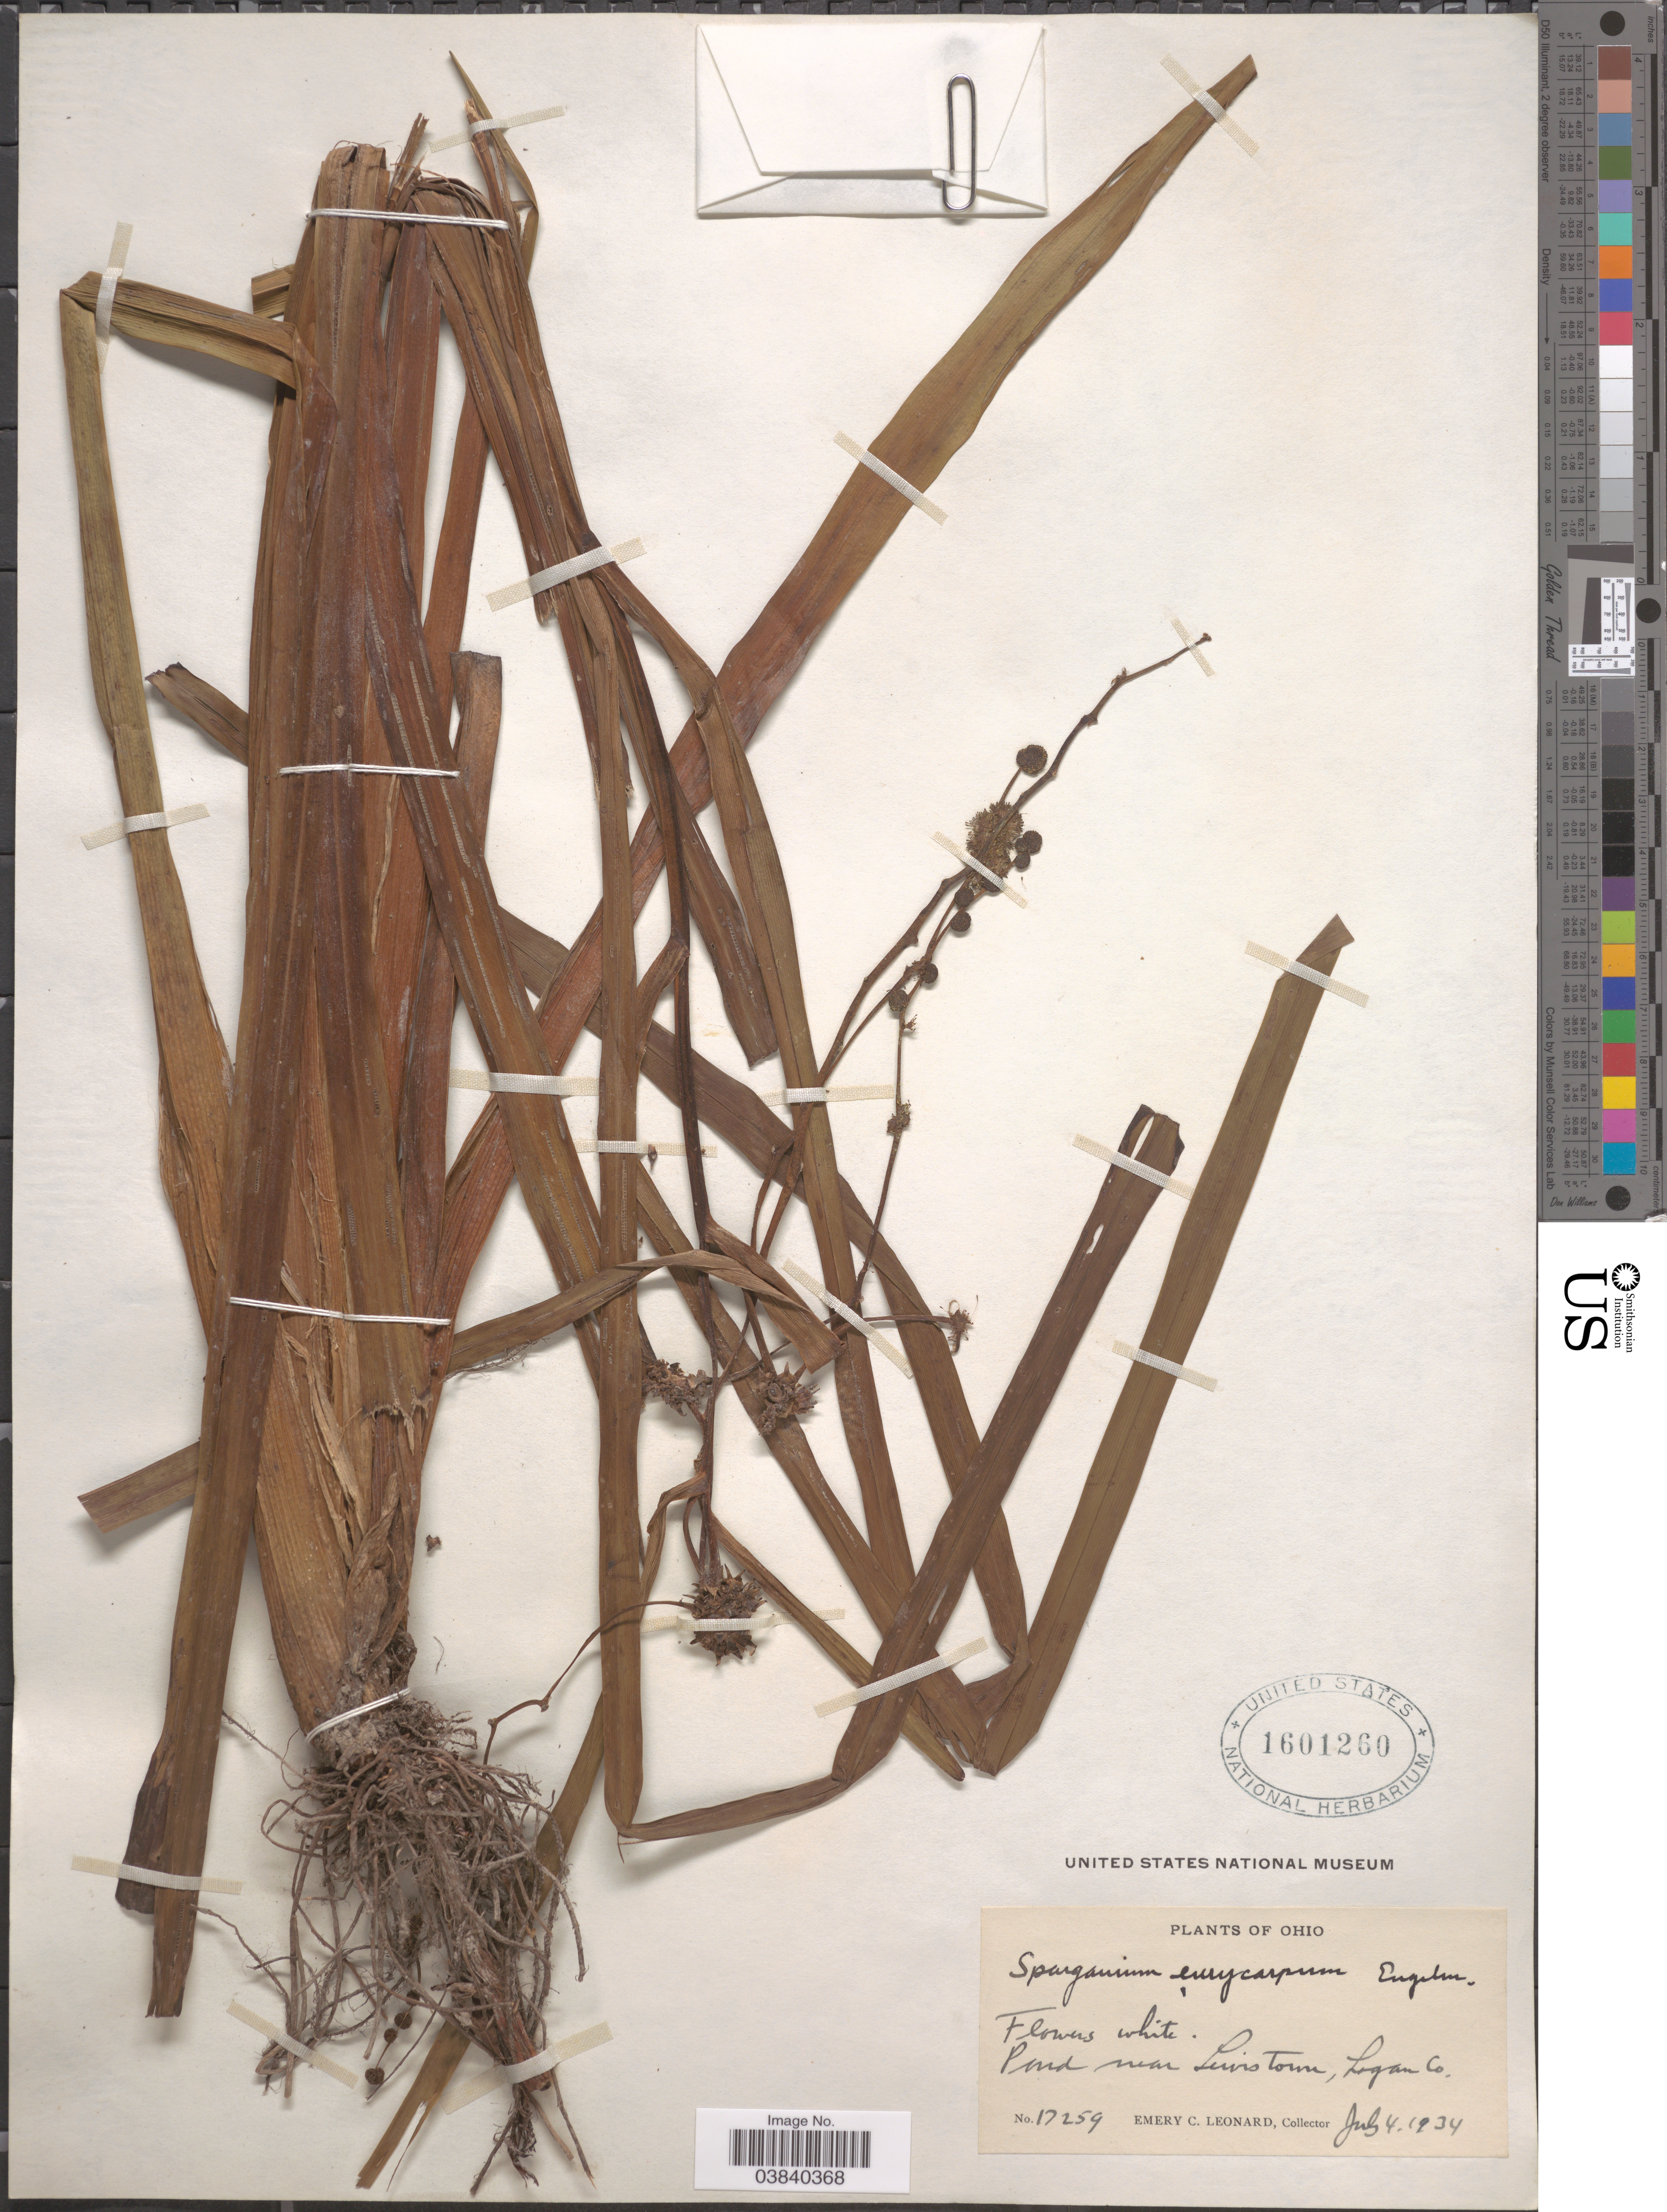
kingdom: Plantae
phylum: Tracheophyta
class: Liliopsida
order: Poales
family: Typhaceae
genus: Sparganium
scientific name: Sparganium eurycarpum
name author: Engelm.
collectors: E. C. Leonard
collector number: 17259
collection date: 1934-07-04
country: United States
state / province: Ohio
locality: Pond near Lewis Town, Logan Co.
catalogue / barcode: US 1601260